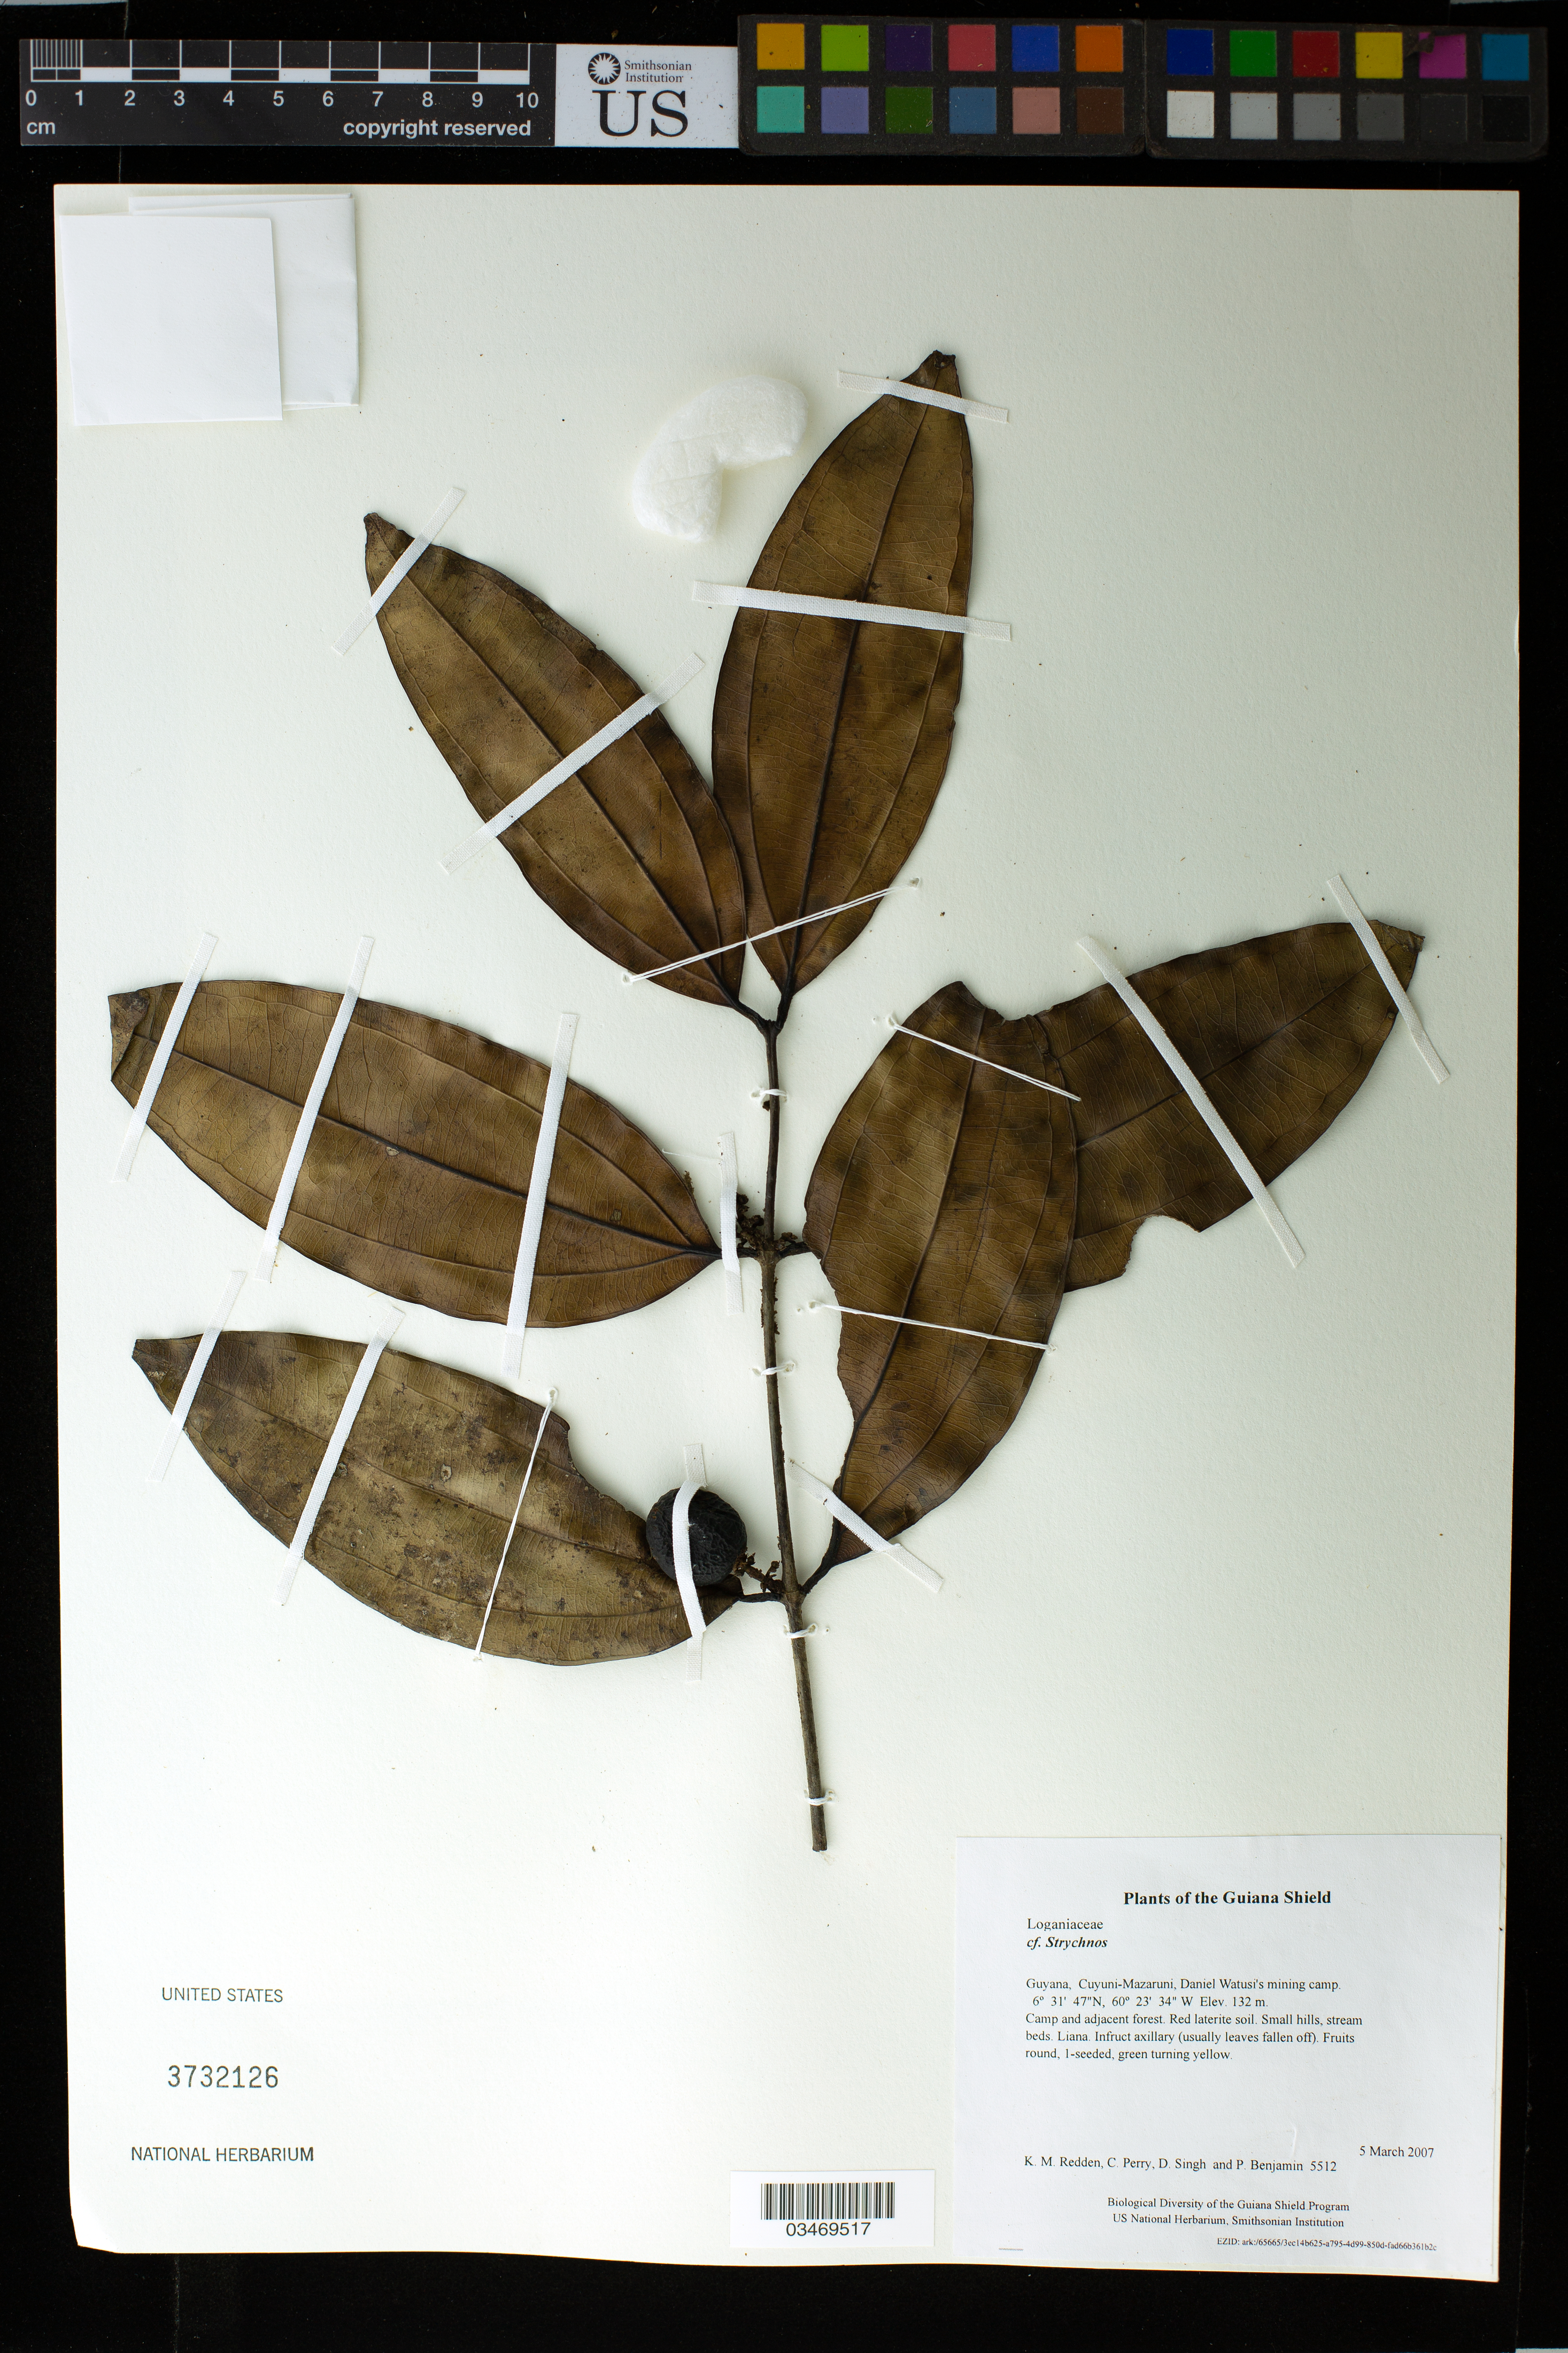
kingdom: Plantae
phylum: Tracheophyta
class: Magnoliopsida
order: Gentianales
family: Loganiaceae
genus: Strychnos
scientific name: Strychnos sp.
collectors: K. M. Redden, C. Perry, D. Singh & P. Benjamin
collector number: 5512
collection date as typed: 5 March 2007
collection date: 2007-03-05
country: Guyana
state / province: Cuyuni-Mazaruni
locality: Daniel Watusi's mining camp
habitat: Camp and adjacent forest. Red laterite soil. Small hills, stream beds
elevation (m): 132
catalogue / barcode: US 3732126